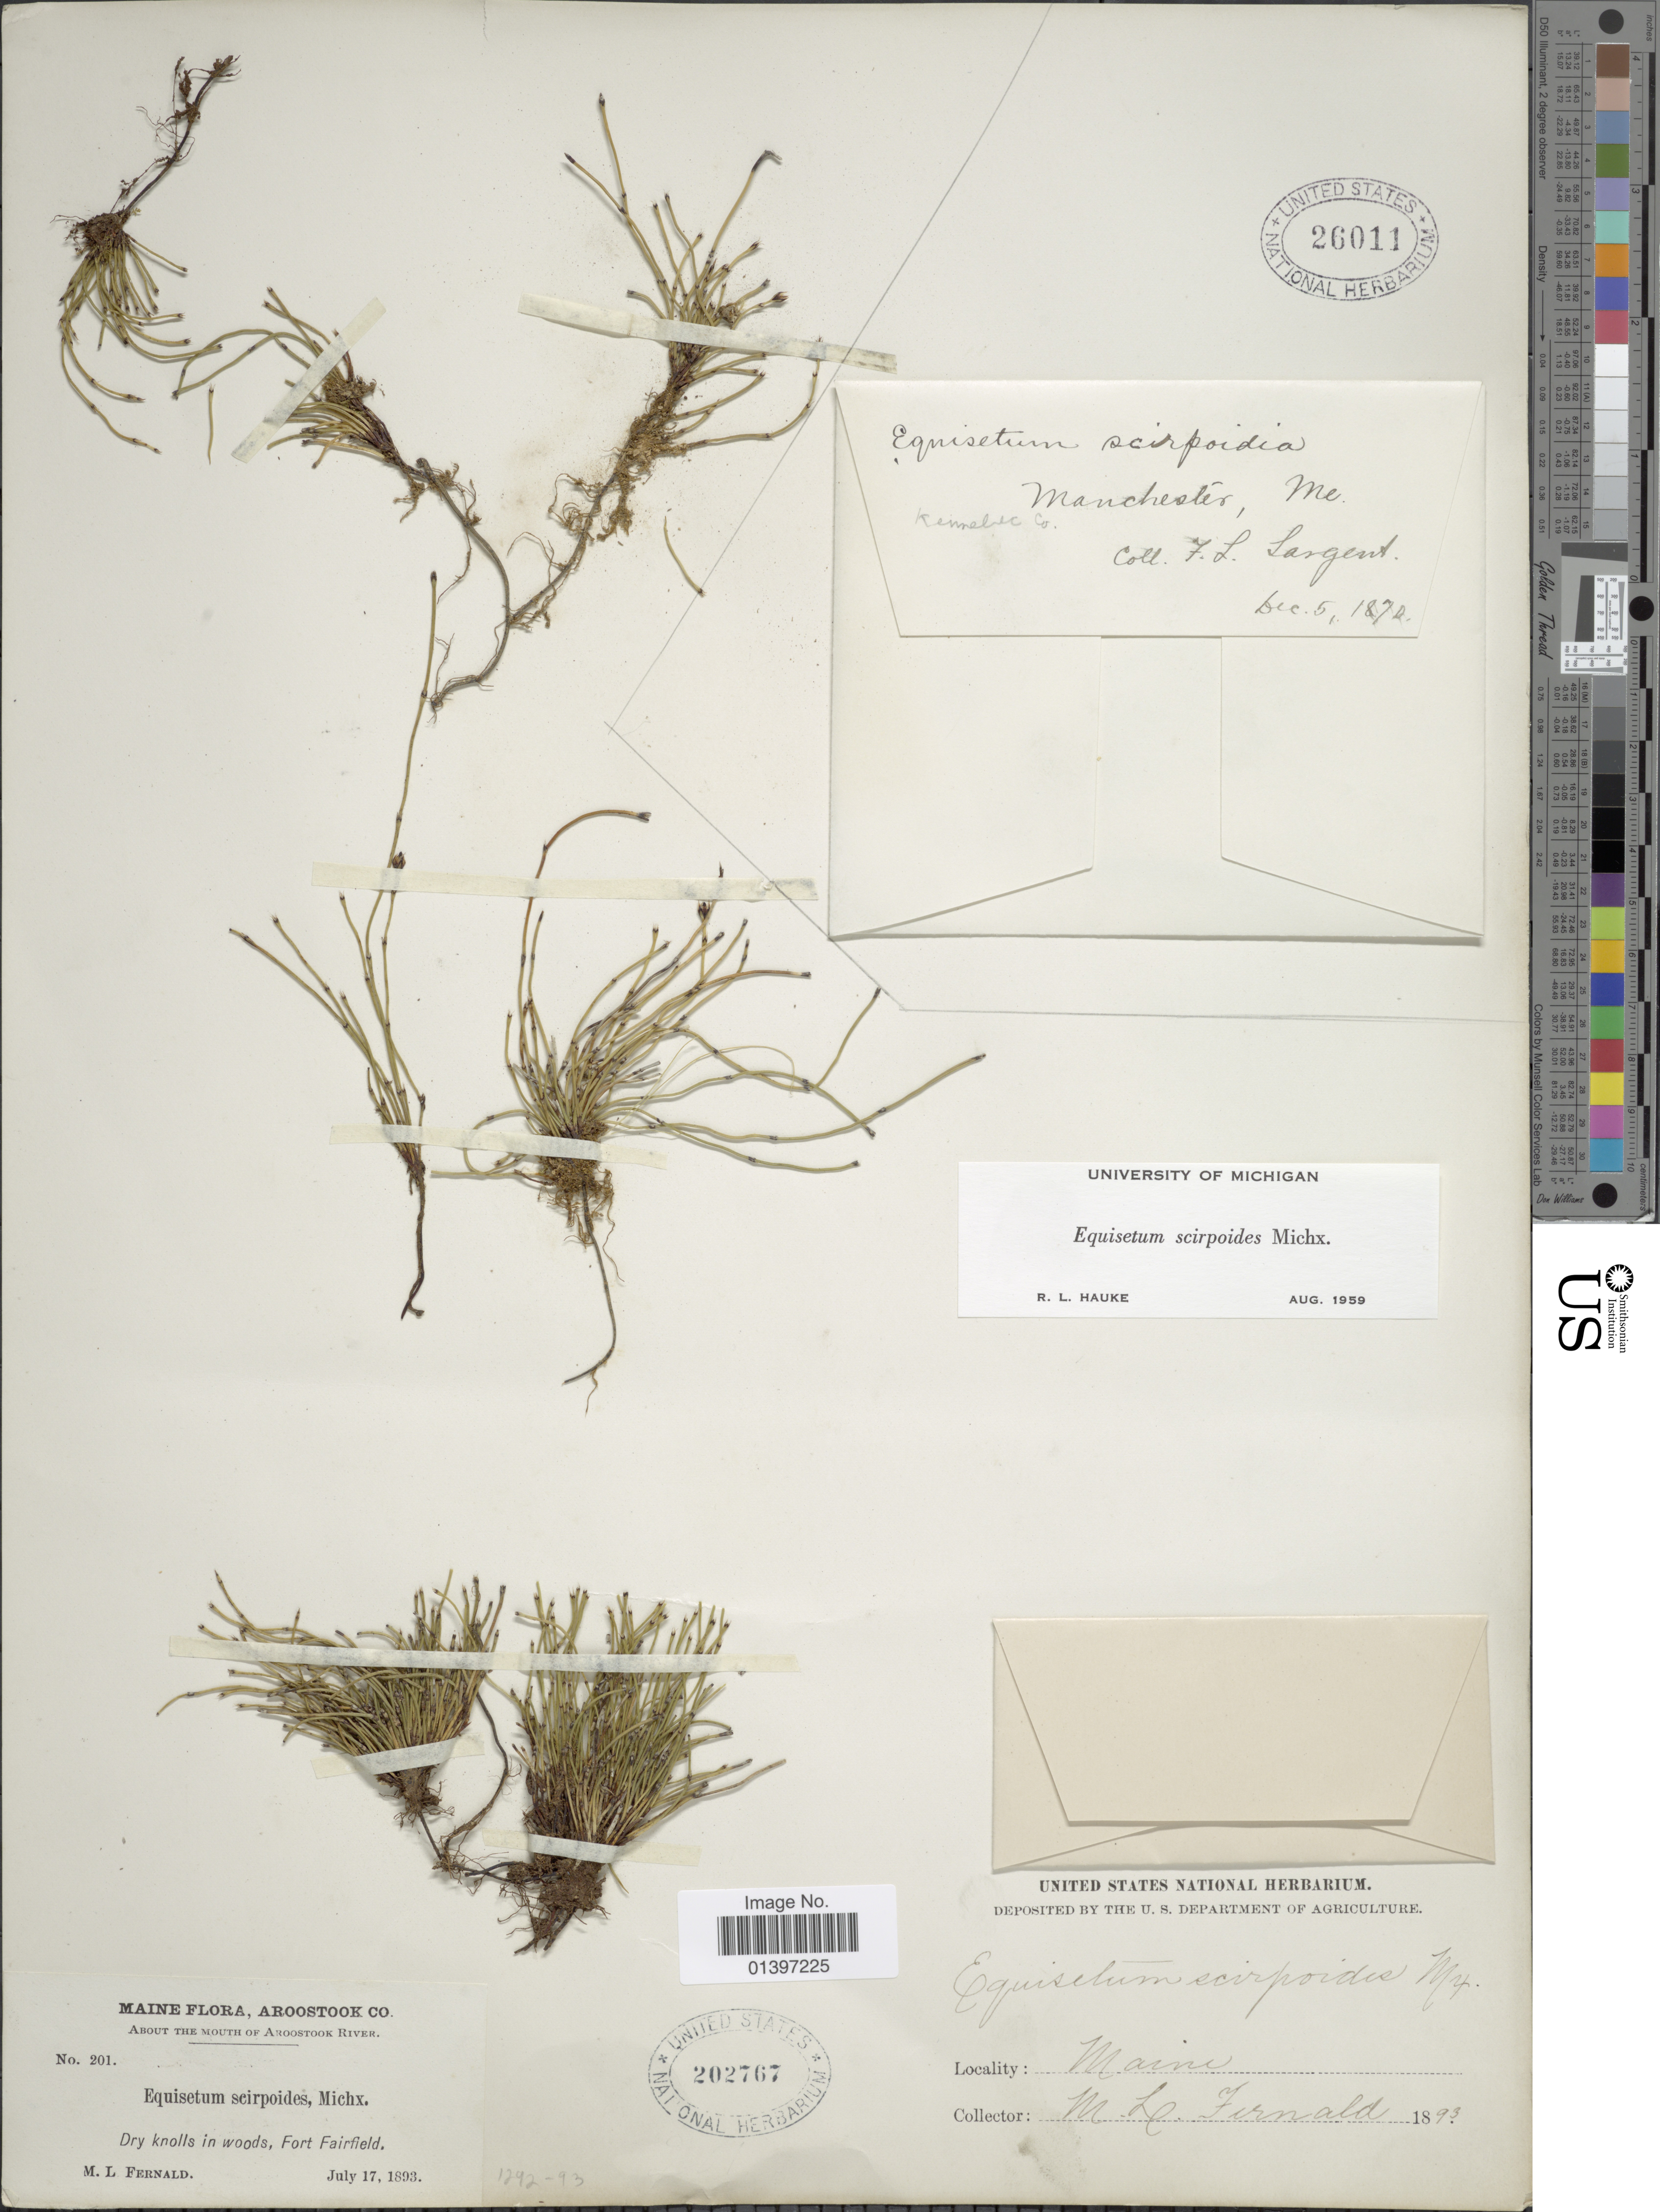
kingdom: Plantae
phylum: Tracheophyta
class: Polypodiopsida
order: Equisetales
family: Equisetaceae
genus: Equisetum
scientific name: Equisetum scirpoides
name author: Michx.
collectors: F. L. Sargent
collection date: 1870-12-05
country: United States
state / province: Maine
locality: Manchester, ME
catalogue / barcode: US 26011-2